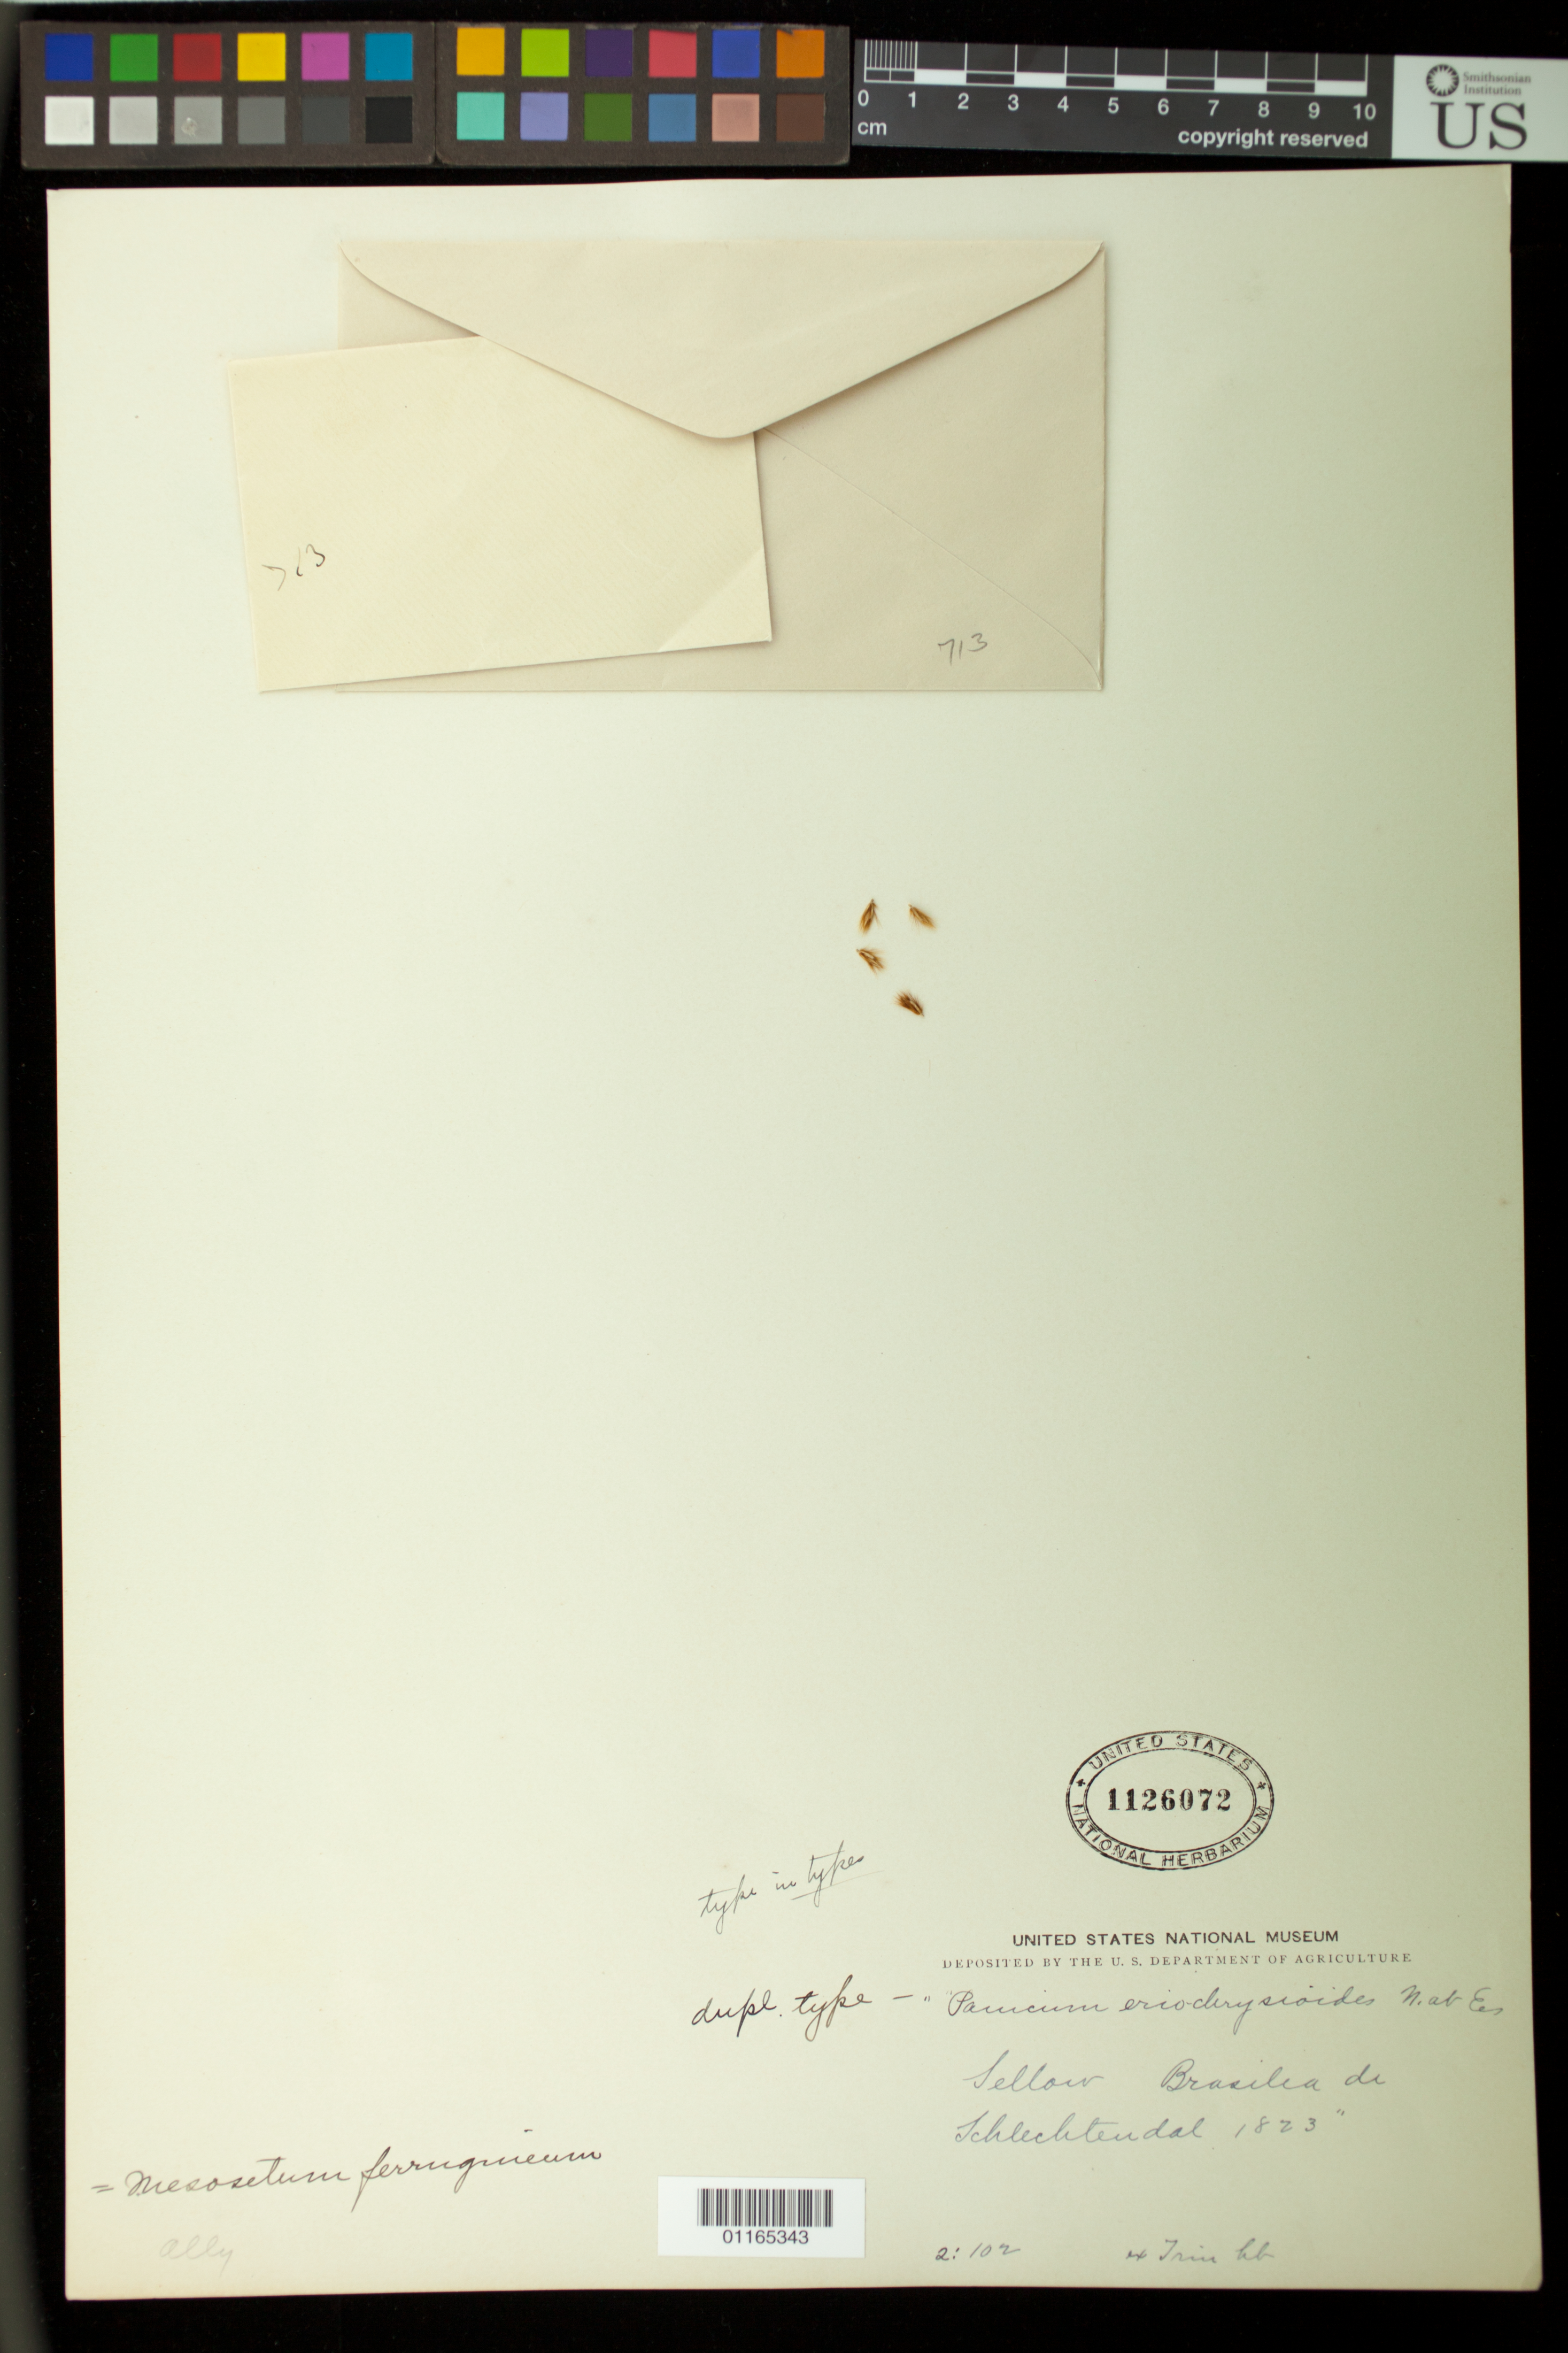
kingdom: Plantae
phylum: Tracheophyta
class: Liliopsida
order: Poales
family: Poaceae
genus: Panicum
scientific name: Panicum eriochryseoides Nees, nom. illeg.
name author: Nees in Mart.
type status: Isosyntype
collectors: F. Sellow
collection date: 1823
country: Brazil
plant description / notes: Fragmentary material of type specimen ex herb. Trinius. Possibly original material of Panicum ferrugineum Trin. but apparently not a type (only Langsdorff collection cited for that name).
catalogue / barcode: US 1126072